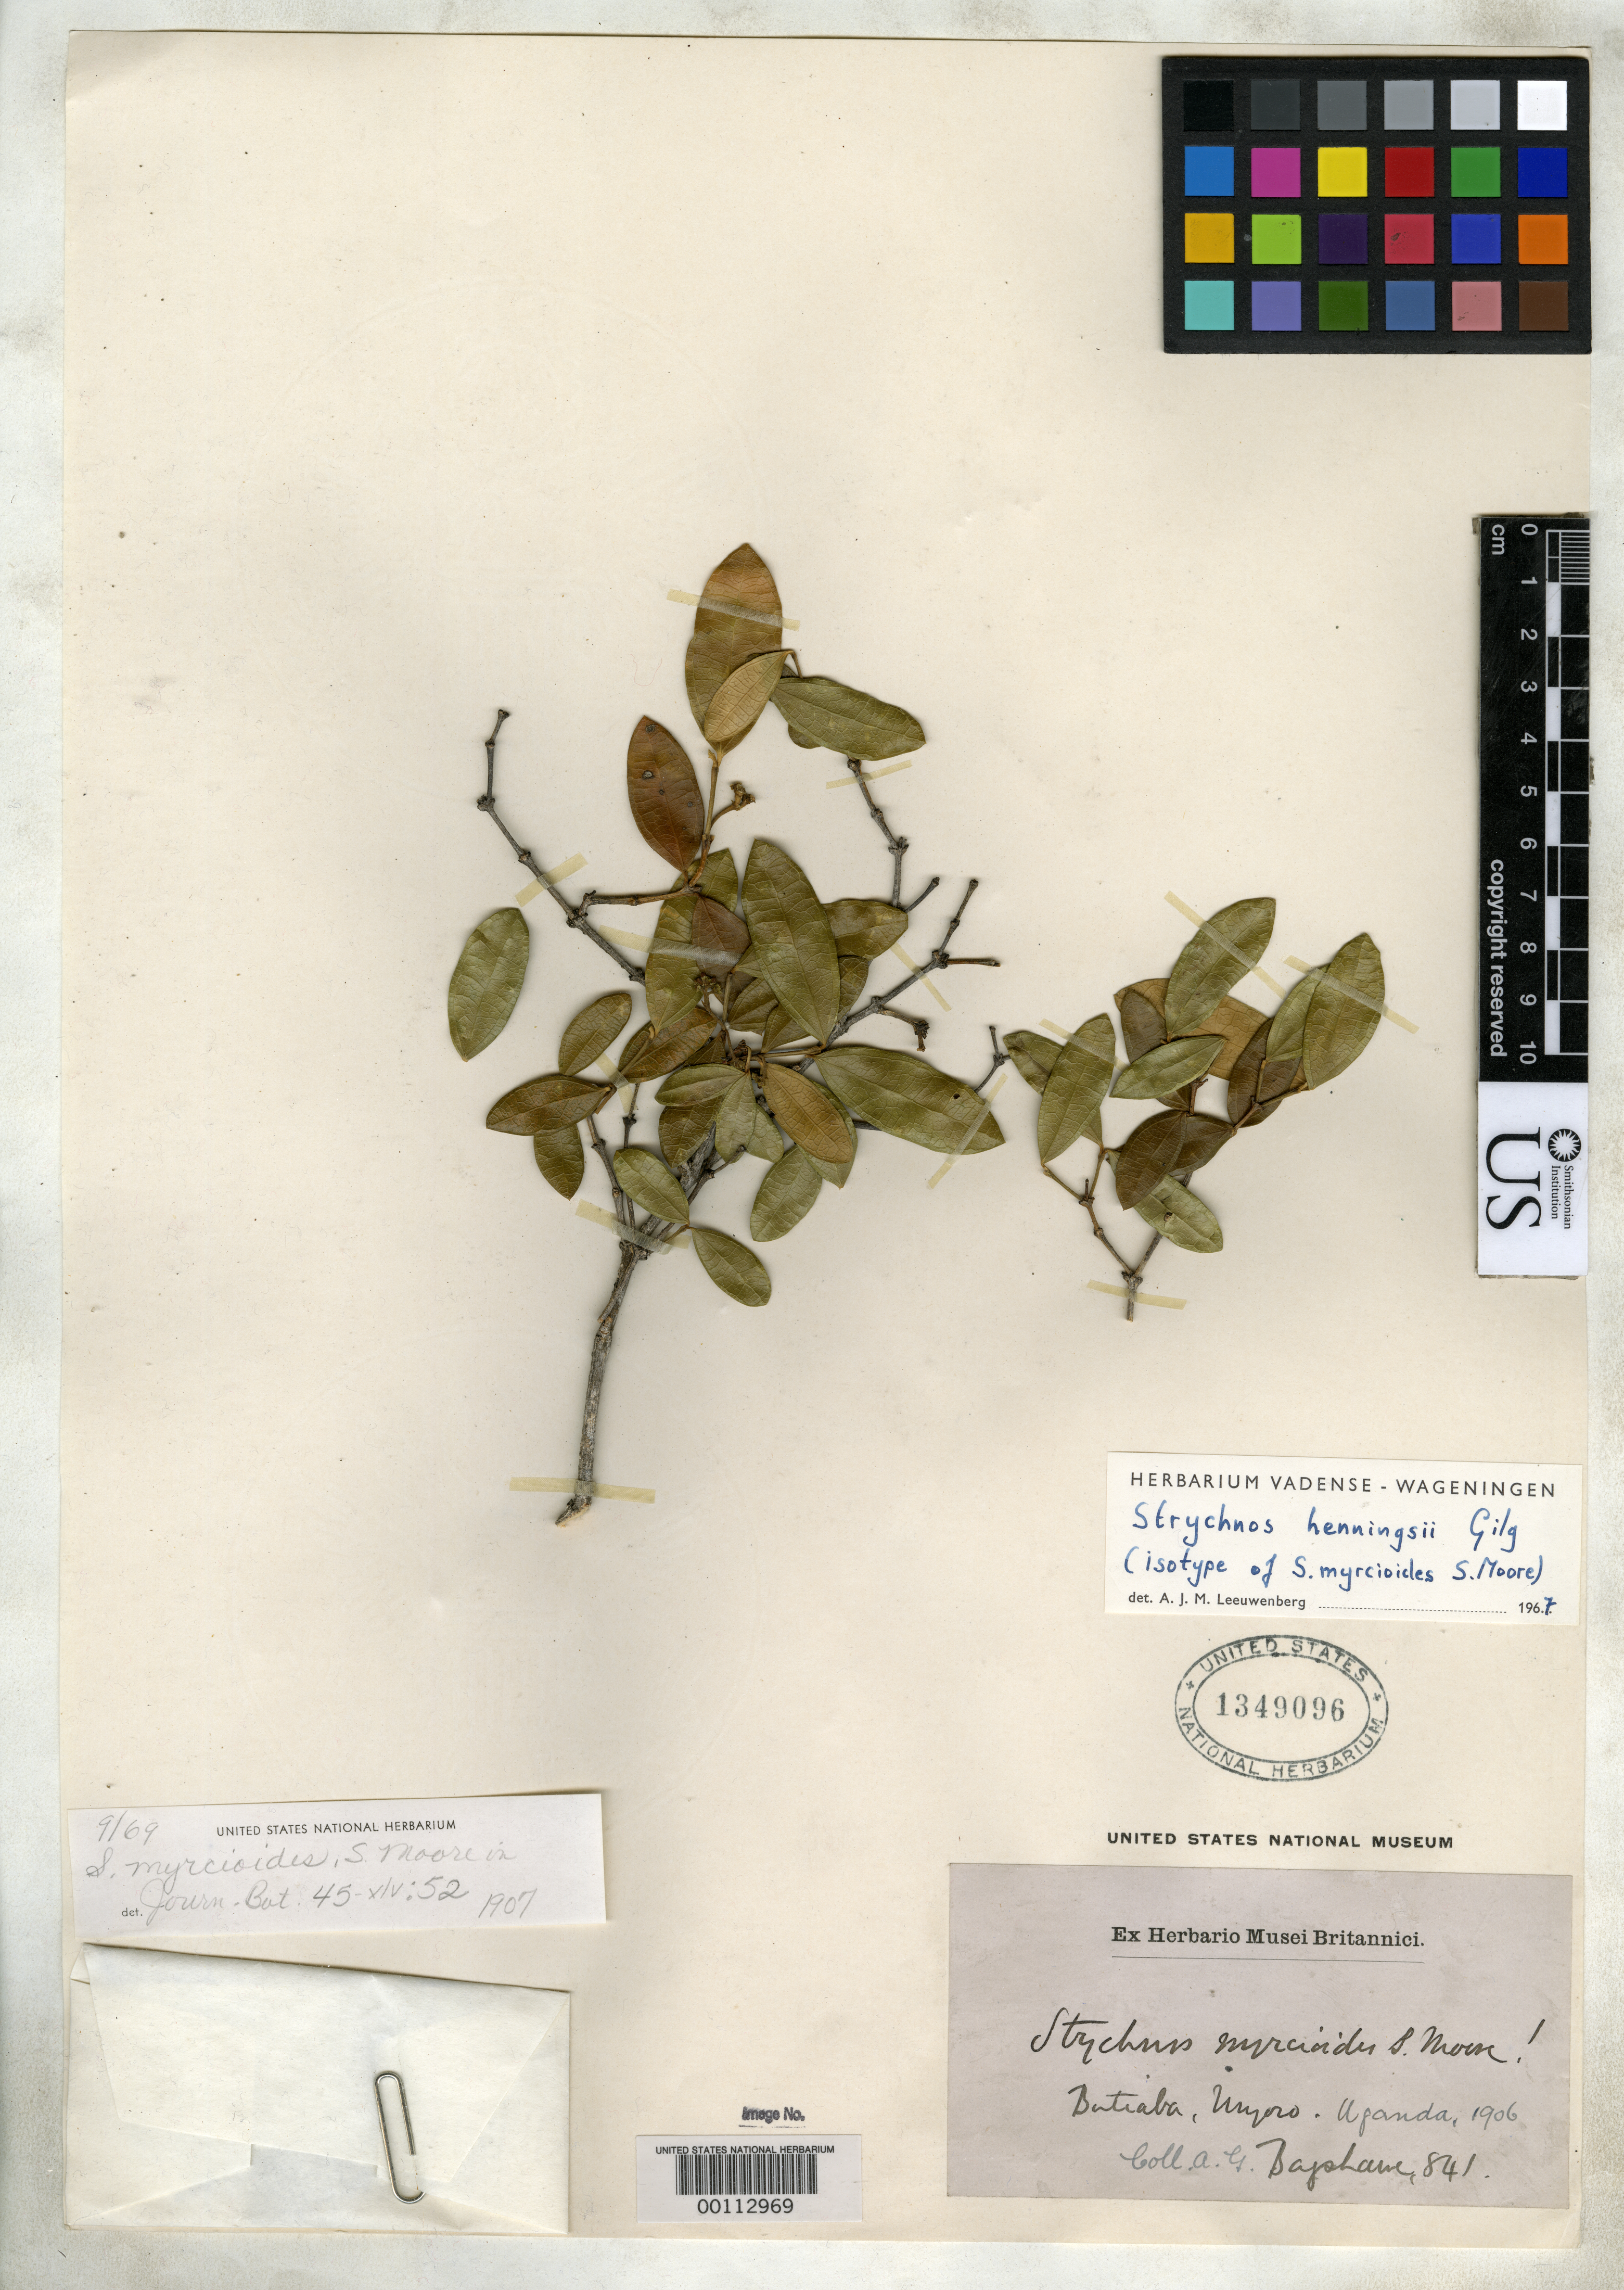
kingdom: Plantae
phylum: Tracheophyta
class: Magnoliopsida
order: Gentianales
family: Loganiaceae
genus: Strychnos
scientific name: Strychnos myrcioides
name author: S. Moore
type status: Isotype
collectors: A. Bagshawe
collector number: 841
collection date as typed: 1906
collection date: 1906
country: Uganda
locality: Butiaba plain, eastern shore of Lake Albert.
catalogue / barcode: US 1349096